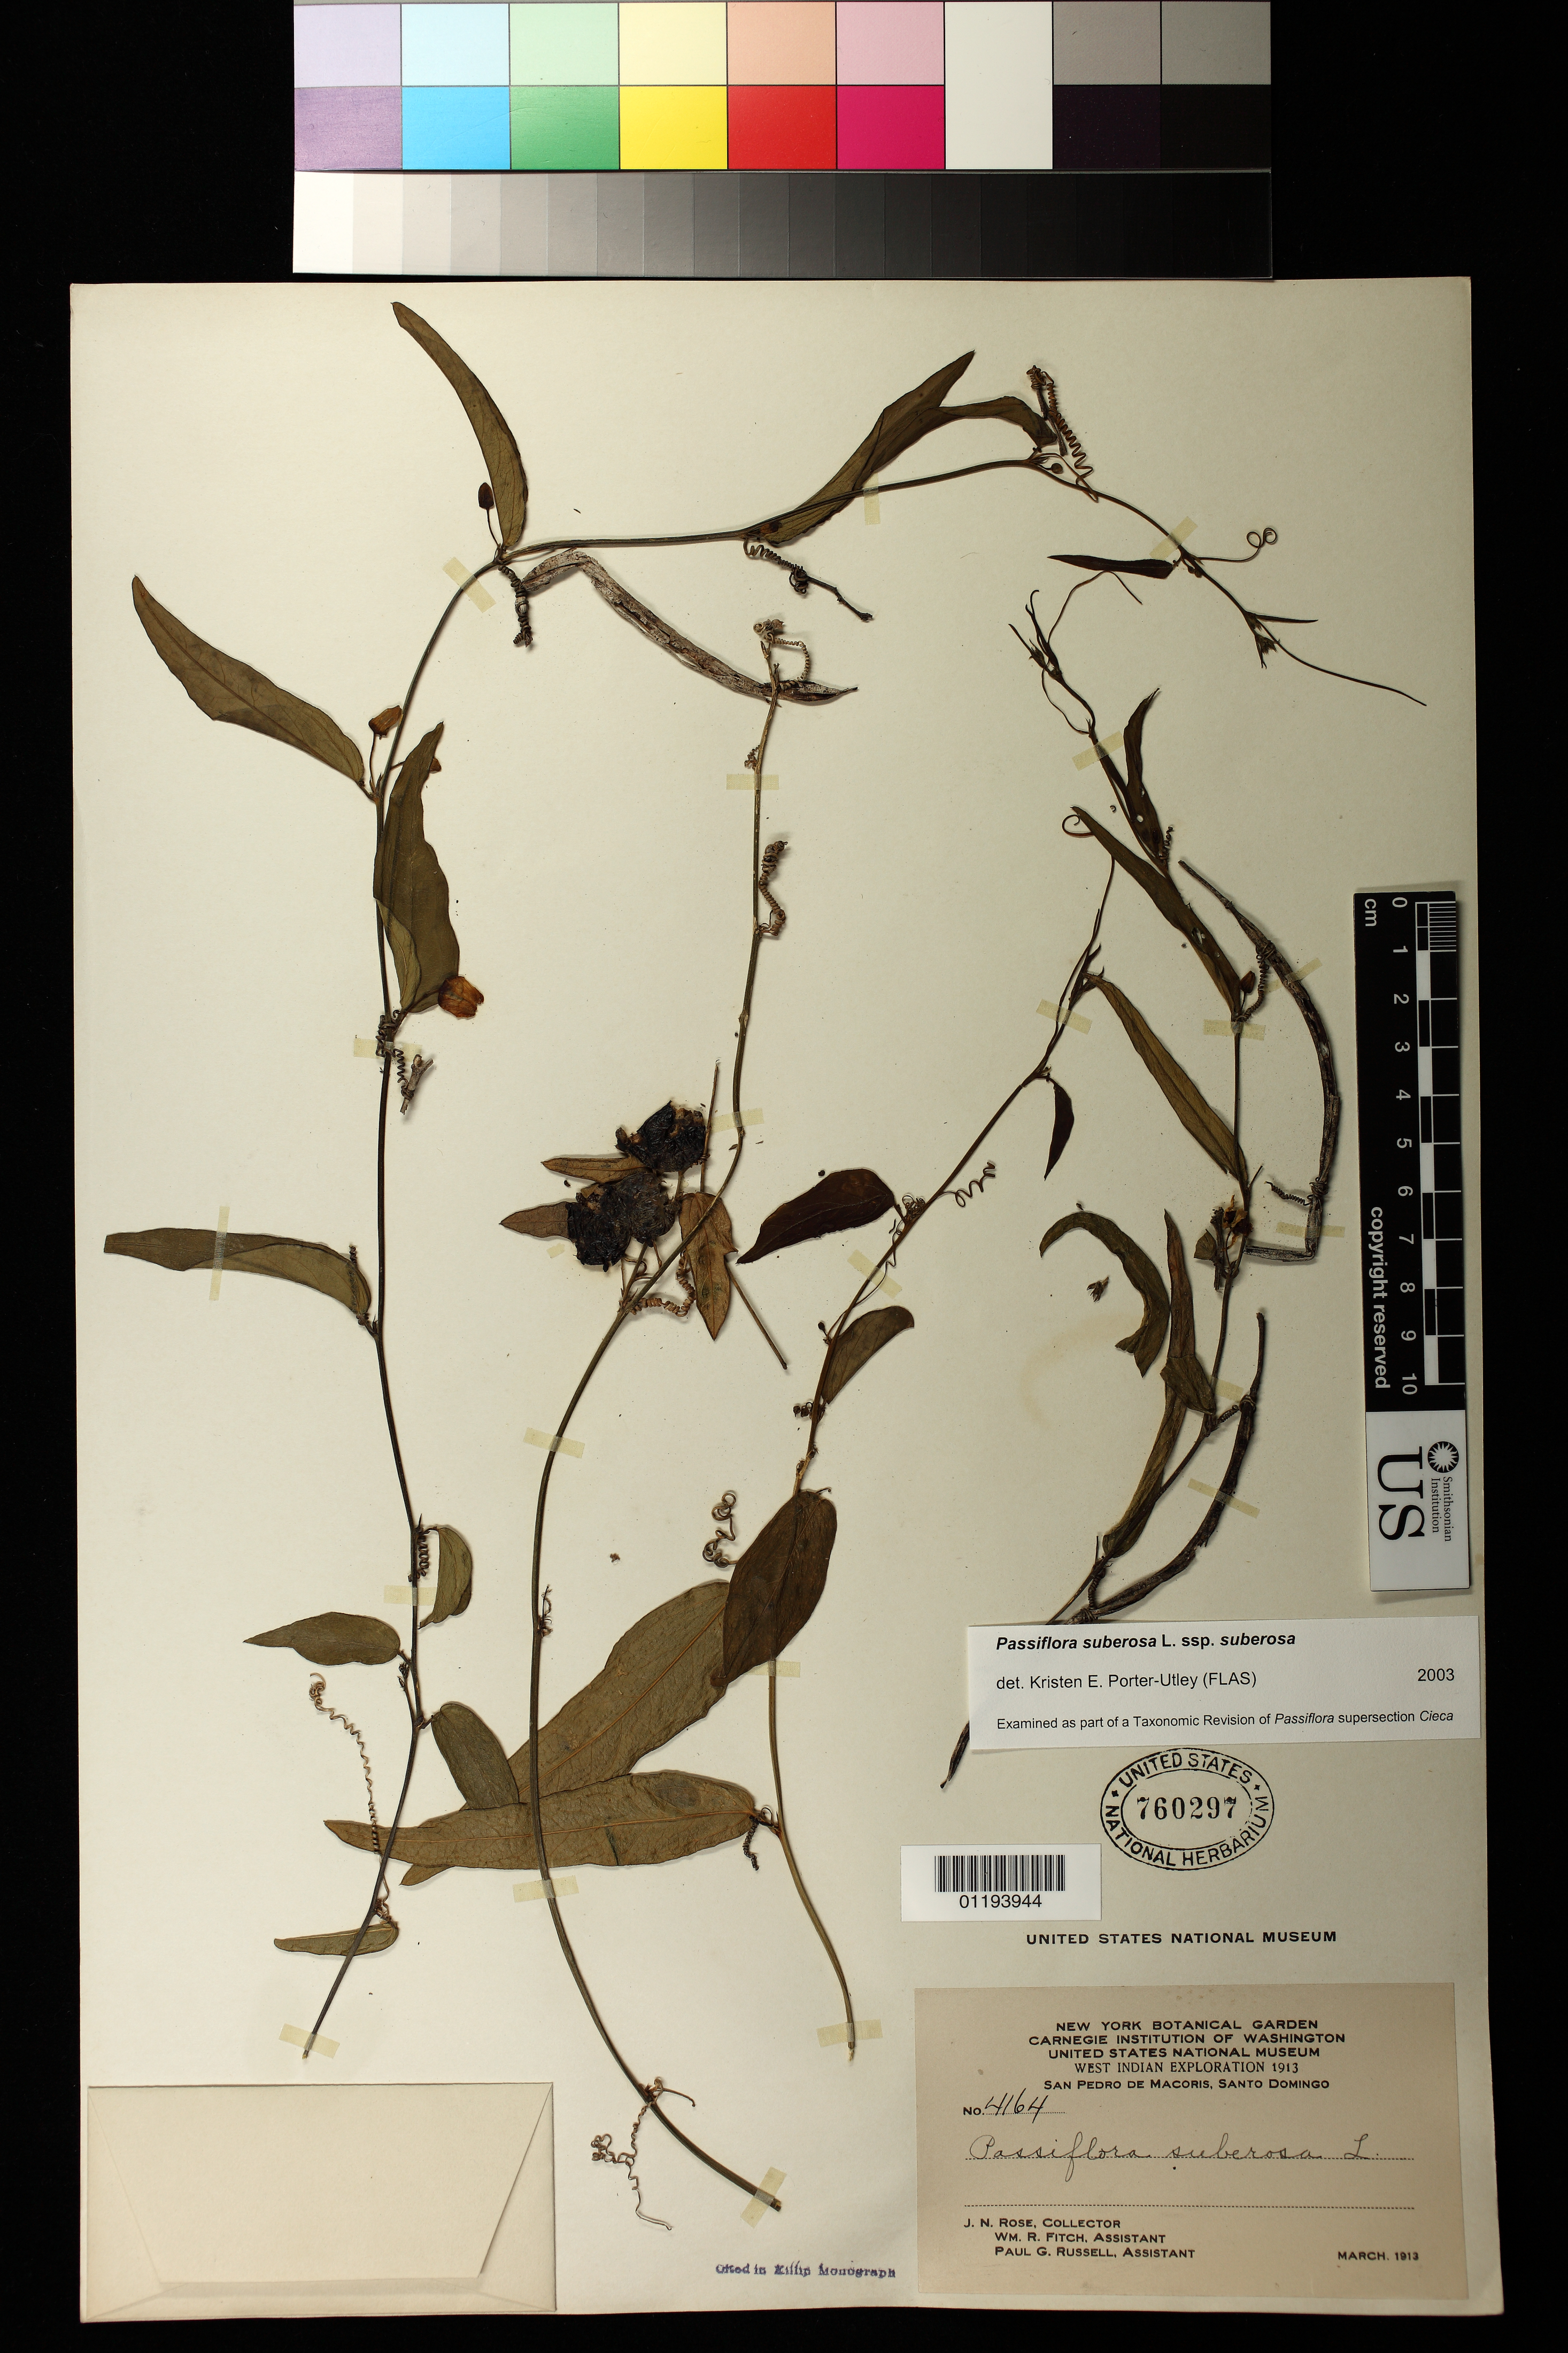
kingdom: Plantae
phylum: Tracheophyta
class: Magnoliopsida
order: Malpighiales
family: Passifloraceae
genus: Passiflora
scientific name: Passiflora suberosa subsp. suberosa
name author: L.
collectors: J. N. Rose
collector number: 4164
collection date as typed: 1913-03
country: Dominican Republic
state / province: San Pedro de Macoris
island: Hispaniola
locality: San Pedro de Macoris, Santo Domingo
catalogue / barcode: US 760297